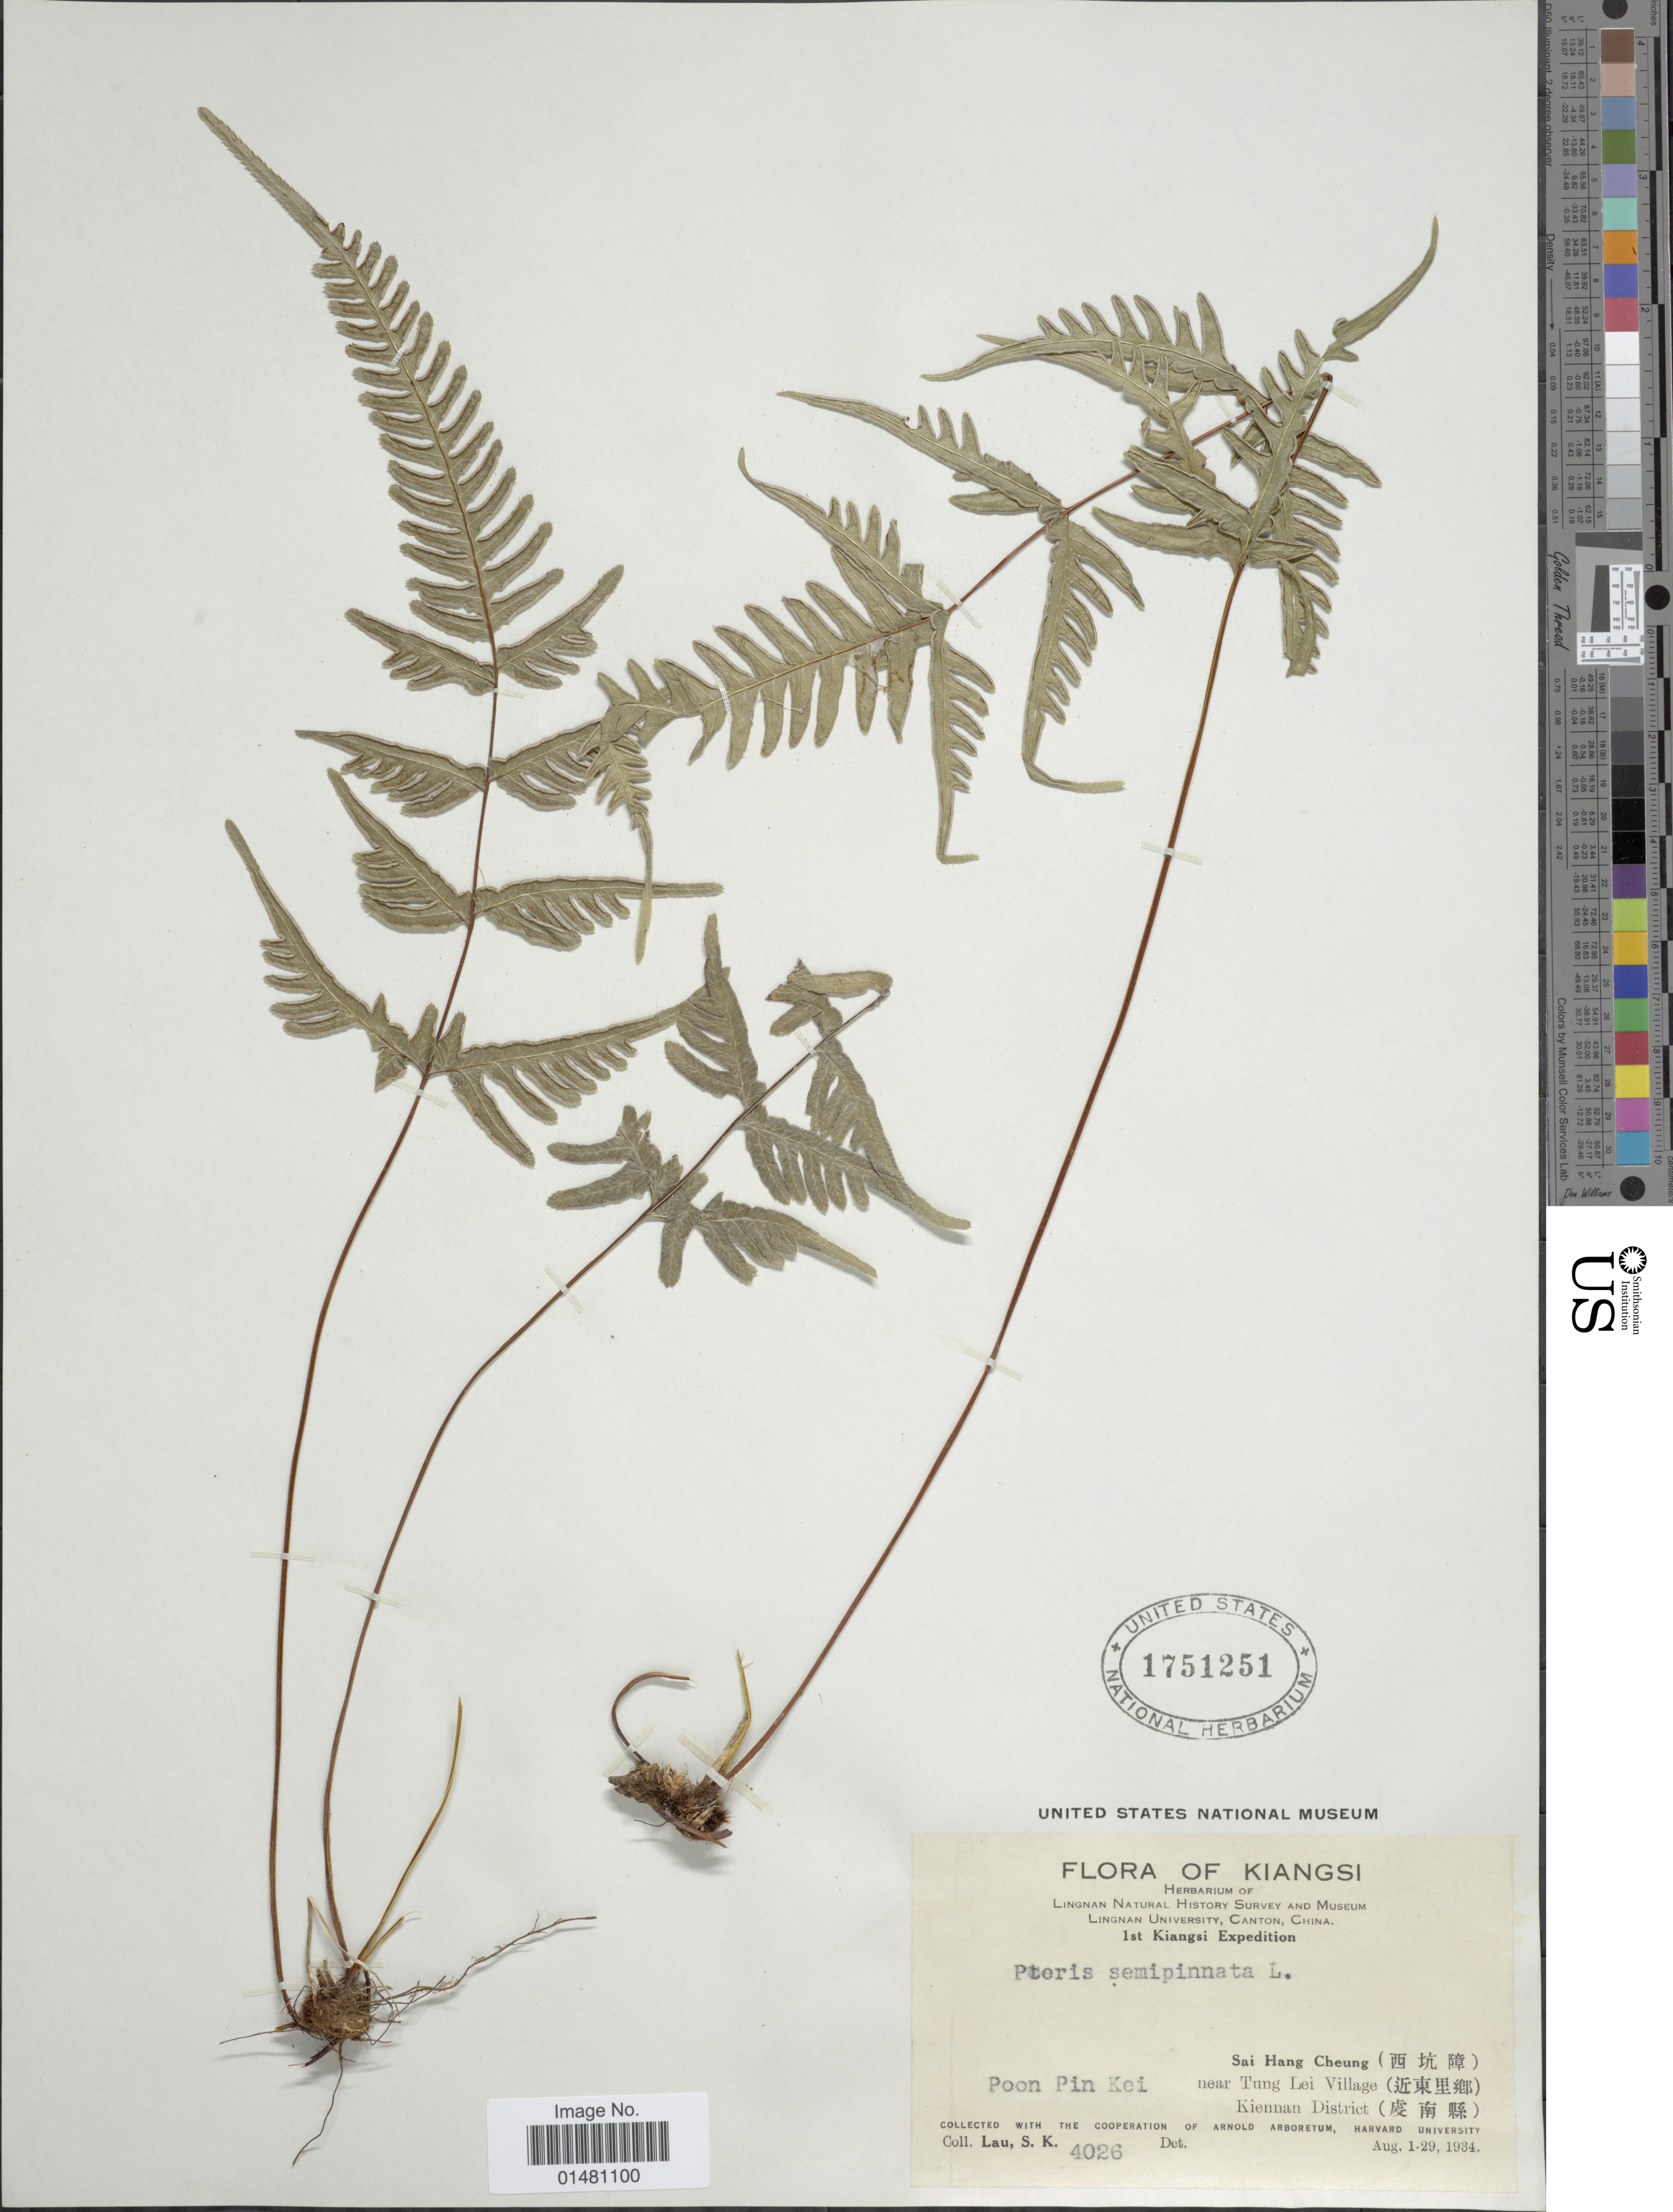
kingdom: Plantae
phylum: Tracheophyta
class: Polypodiopsida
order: Polypodiales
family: Pteridaceae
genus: Pteris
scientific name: Pteris semipinnata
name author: L.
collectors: S. K. Lau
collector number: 4026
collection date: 1934-08-01/1934-08-29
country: China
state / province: Jiangxi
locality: Kiangsi, Sai Hang Chueng (X), Poon Pin Kei near Tung Lei Village (X), Kiennan District (X)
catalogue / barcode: US 1751251